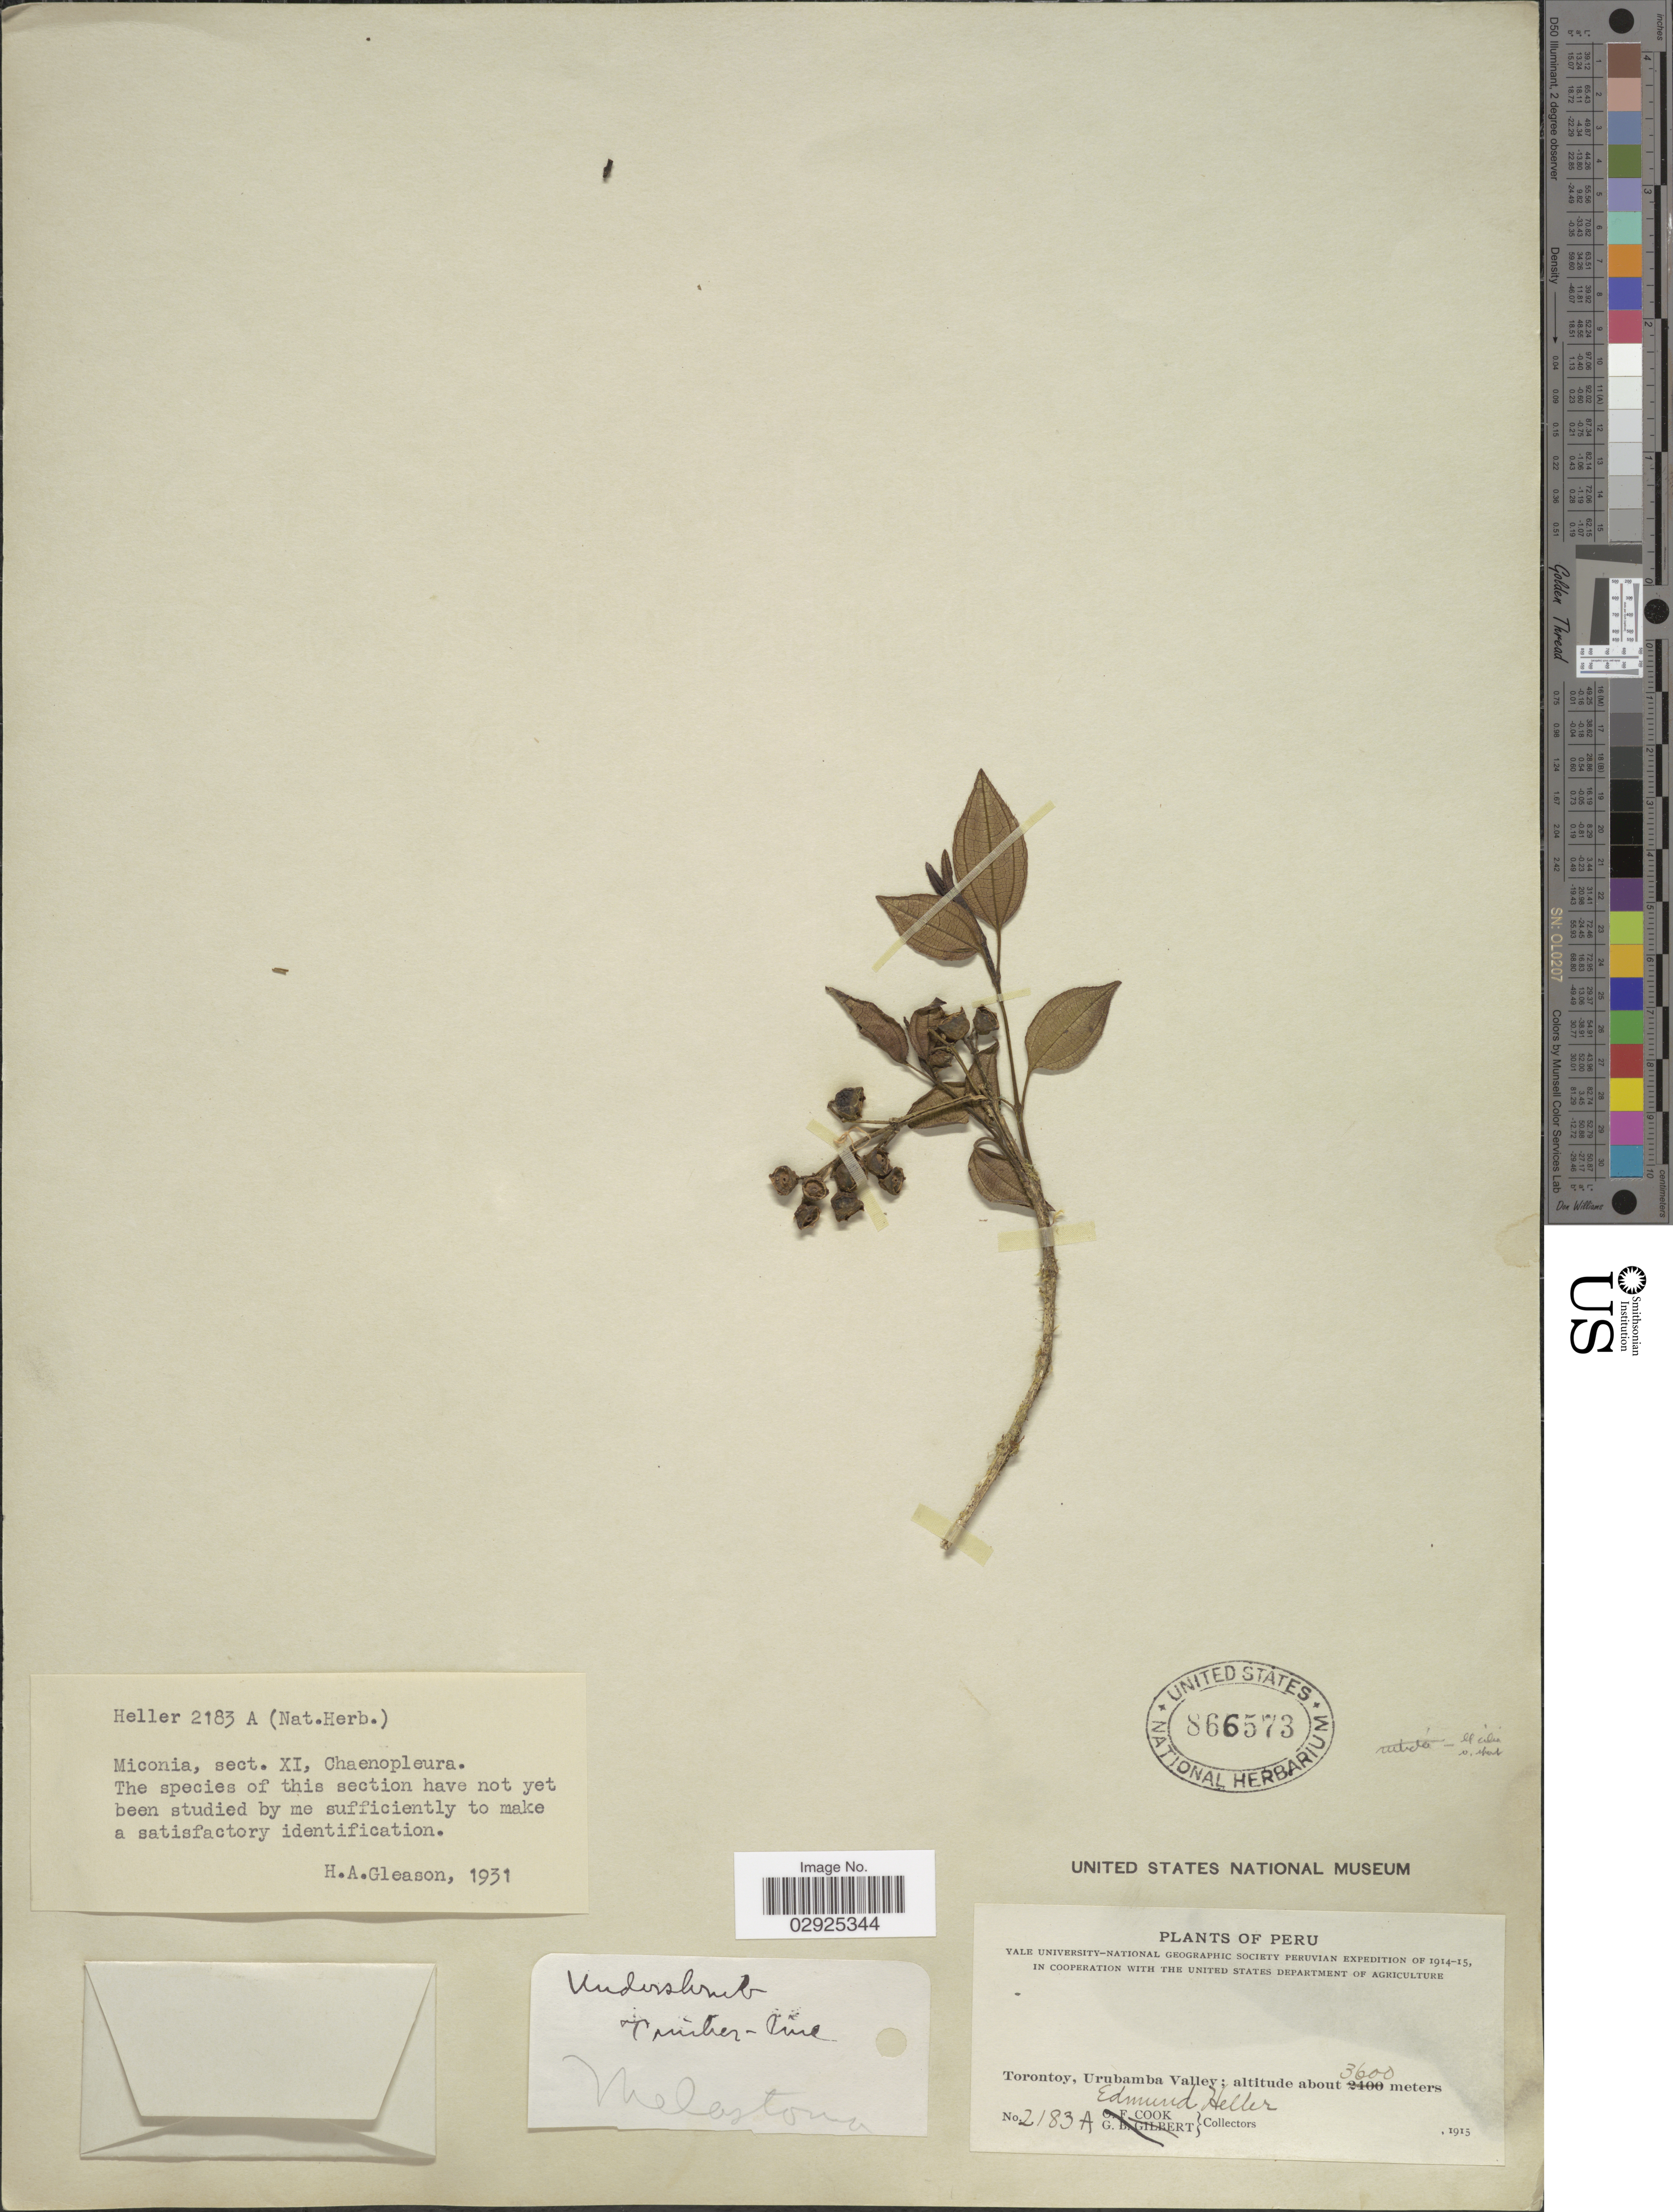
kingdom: Plantae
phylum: Tracheophyta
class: Magnoliopsida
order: Myrtales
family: Melastomataceae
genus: Miconia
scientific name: Miconia andina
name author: (Naudin) Naudin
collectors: E. Heller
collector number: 2183A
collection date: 1915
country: Peru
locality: Torontoy, Urubamba Valley.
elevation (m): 3600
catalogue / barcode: US 866573